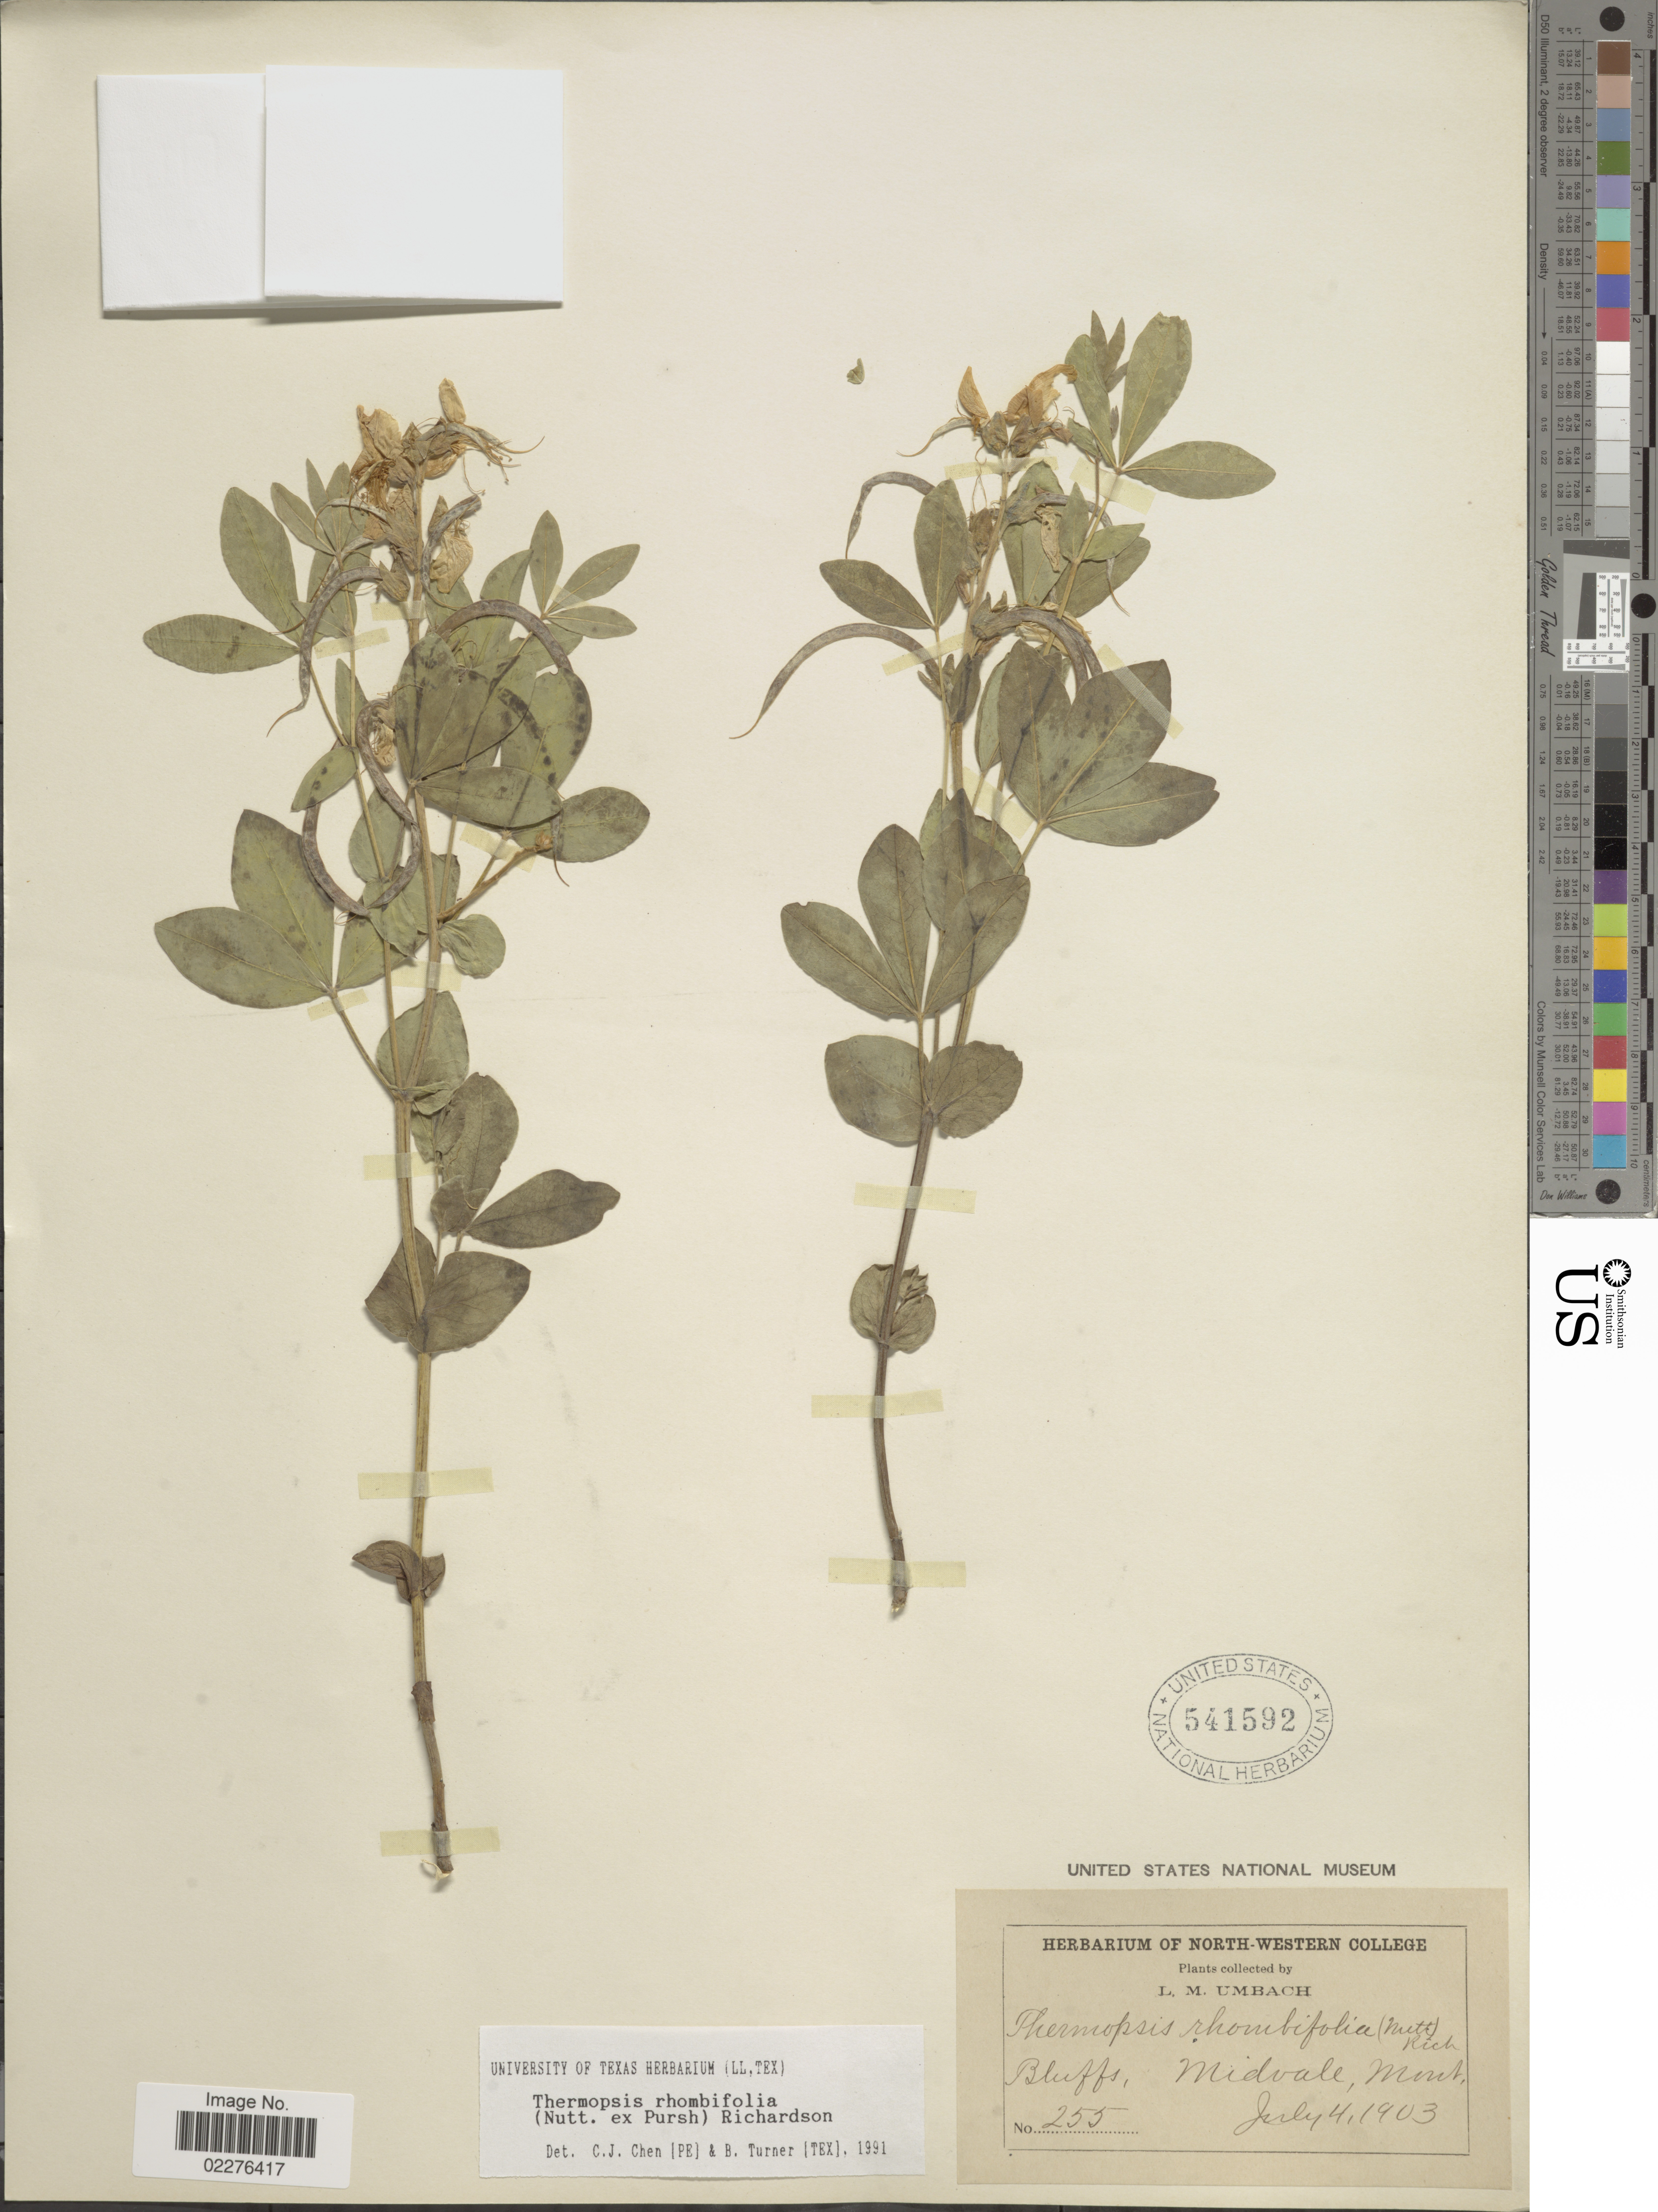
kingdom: Plantae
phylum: Tracheophyta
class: Magnoliopsida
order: Fabales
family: Fabaceae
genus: Thermopsis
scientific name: Thermopsis rhombifolia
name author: Richardson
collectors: L. M. Umbach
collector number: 255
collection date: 1903-07-04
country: United States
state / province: Montana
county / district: Lincoln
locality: Bluffs, Midvale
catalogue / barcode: US 541592